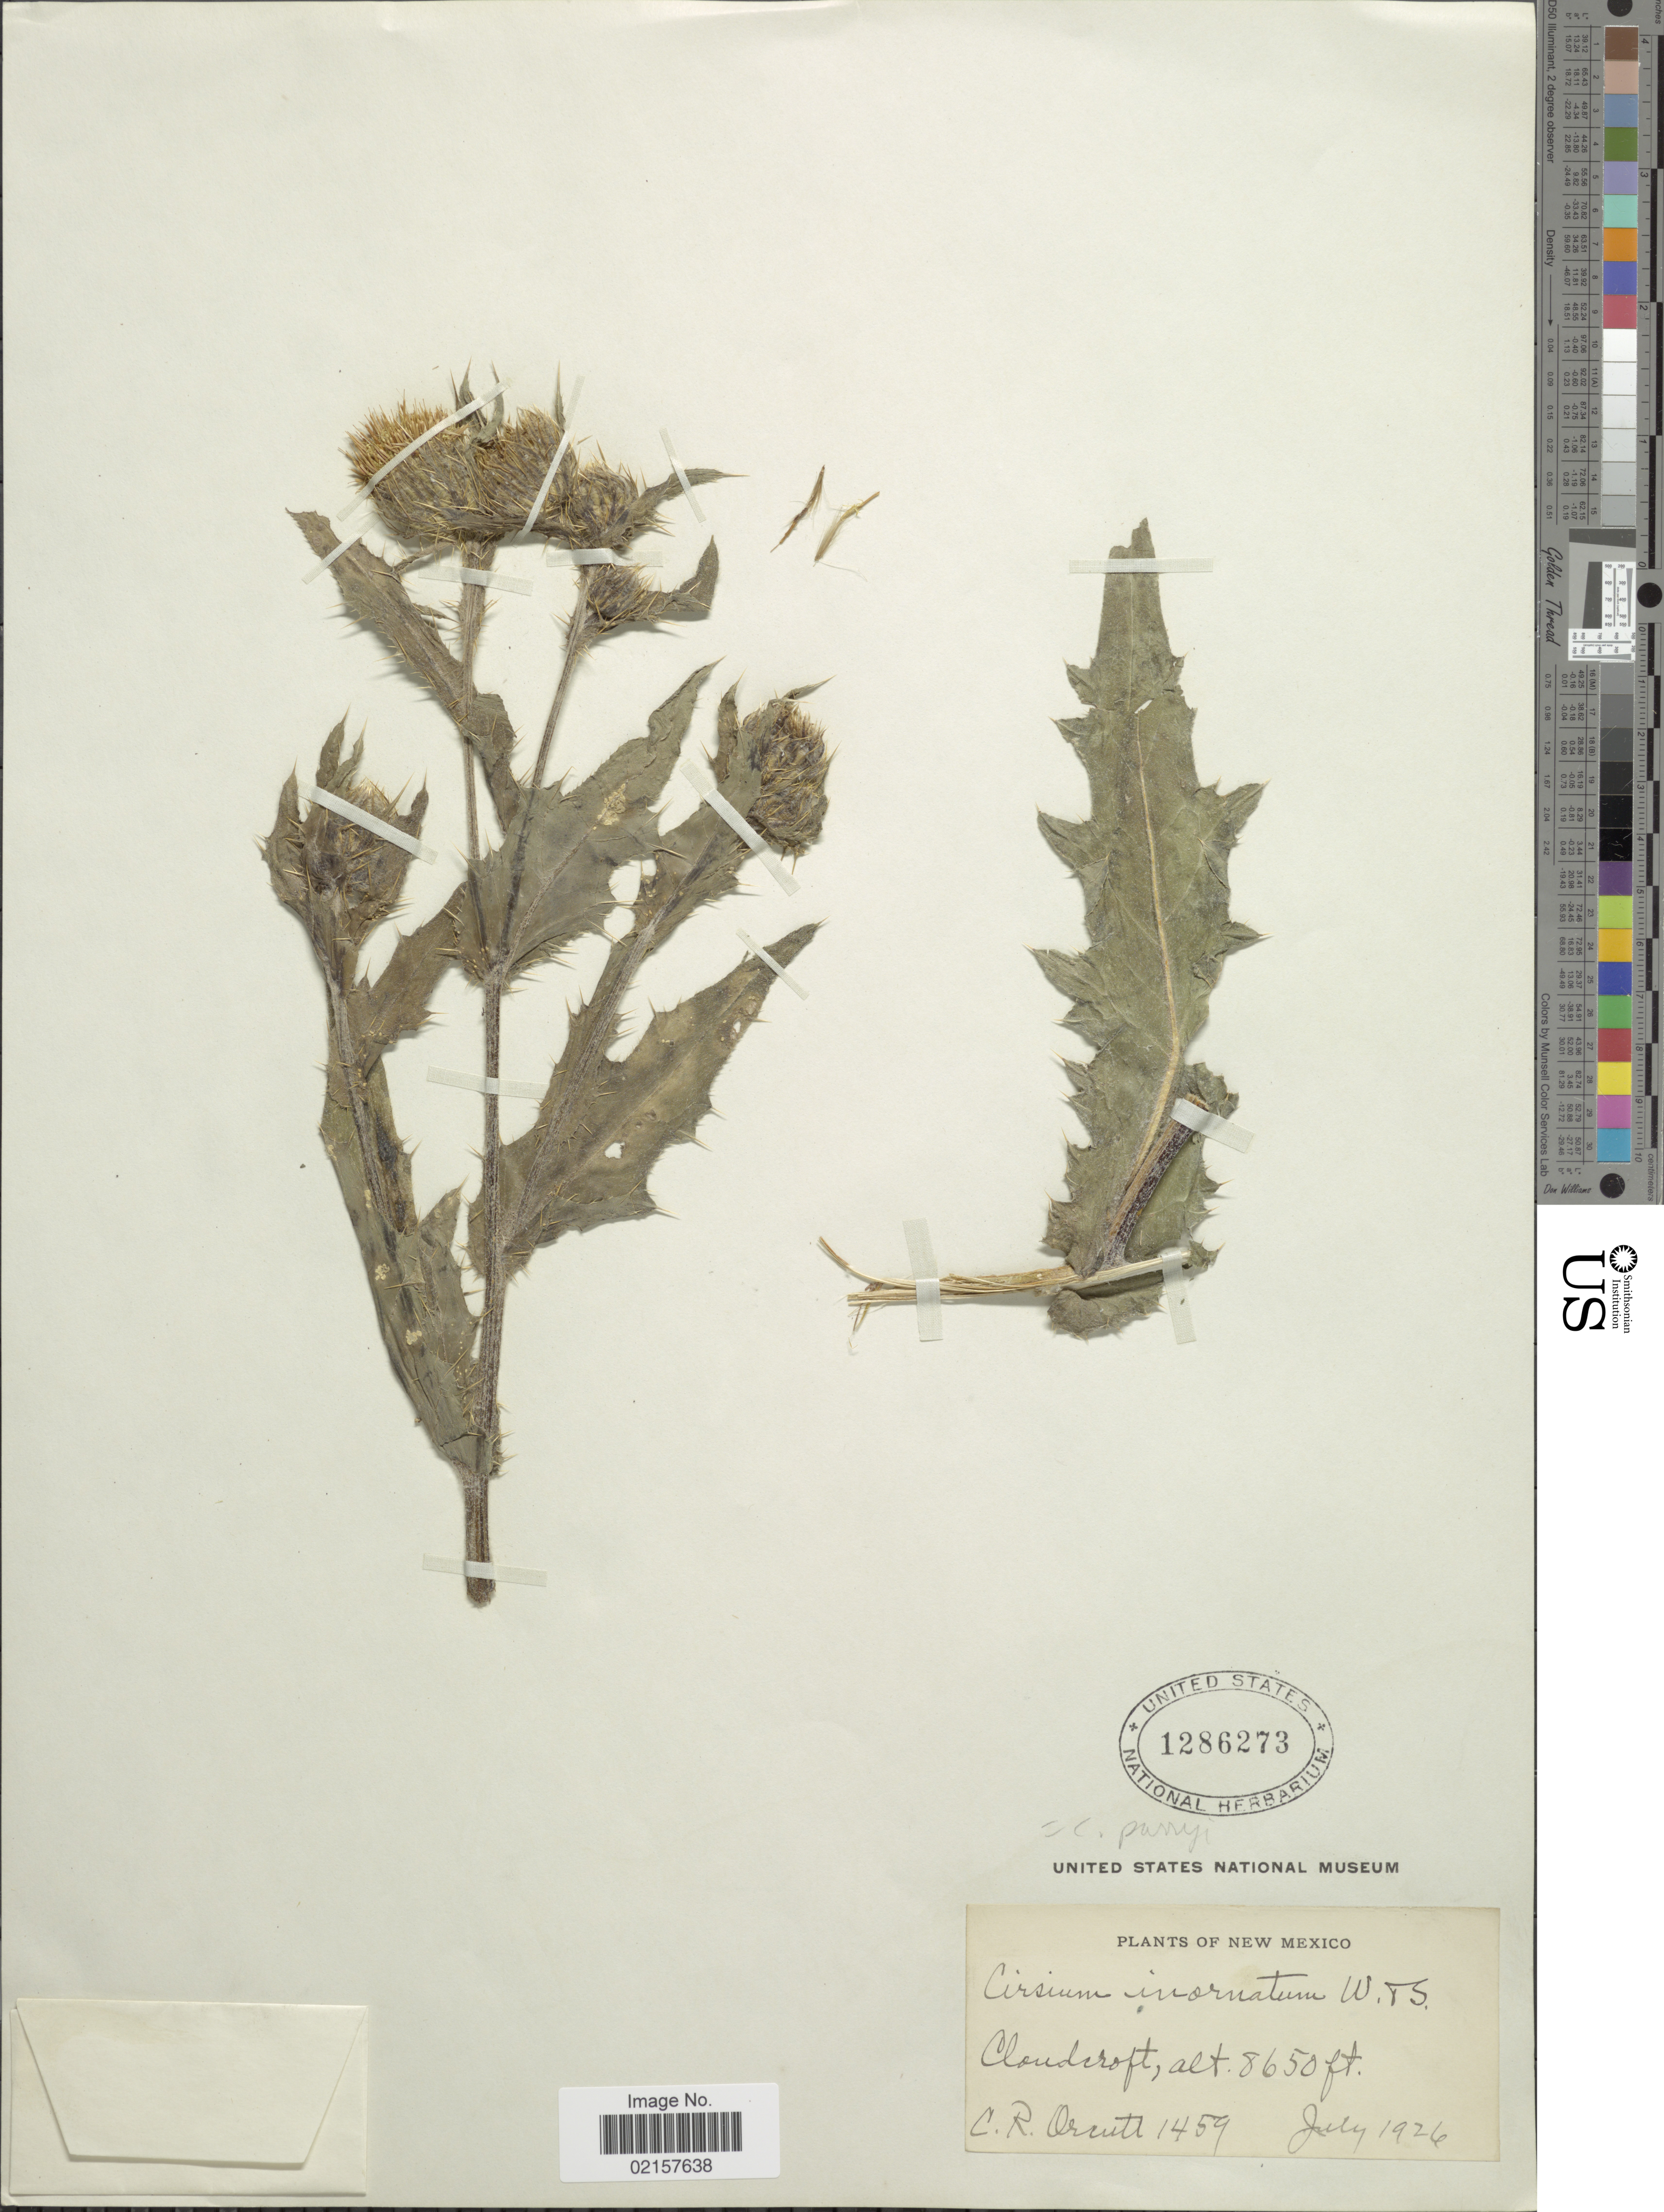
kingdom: Plantae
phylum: Tracheophyta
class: Magnoliopsida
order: Asterales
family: Asteraceae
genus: Cirsium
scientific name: Cirsium parryi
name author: (A. Gray) Petr.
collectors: C. R. Orcutt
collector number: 1459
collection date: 1926-07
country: United States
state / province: New Mexico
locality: Cloudcroft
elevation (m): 2637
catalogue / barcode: US 1286273